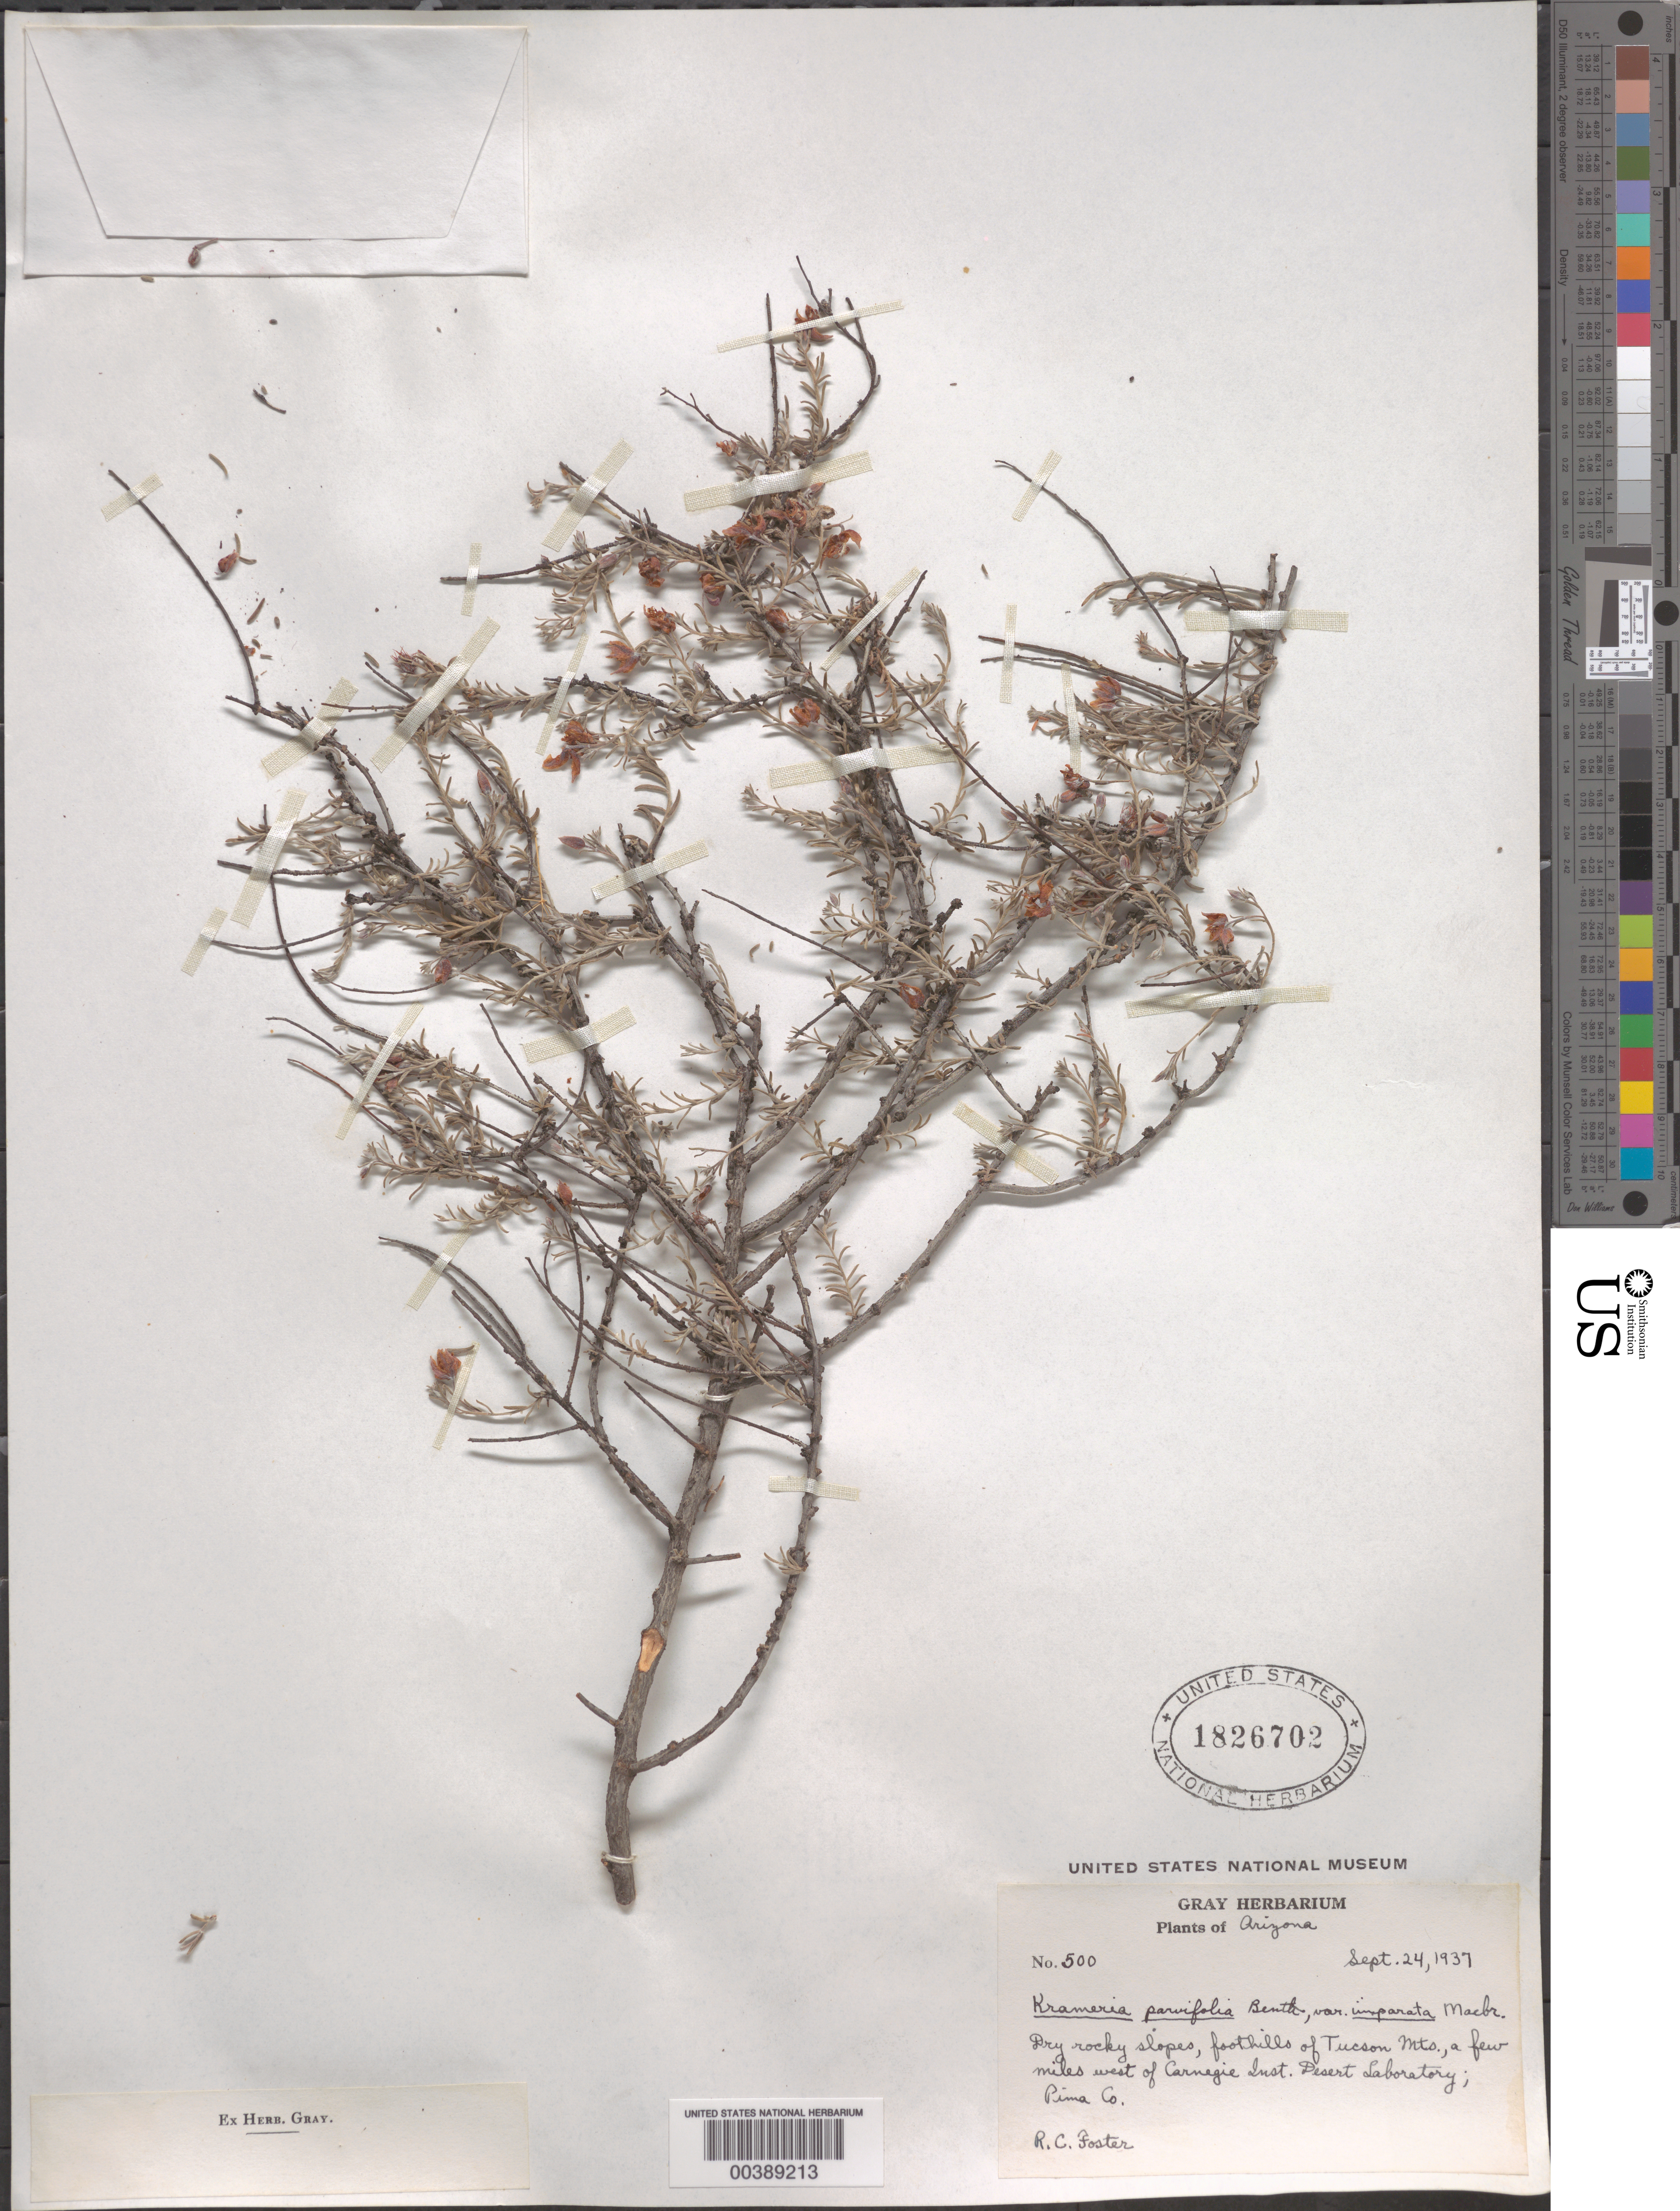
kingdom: Plantae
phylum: Tracheophyta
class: Magnoliopsida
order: Zygophyllales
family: Krameriaceae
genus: Krameria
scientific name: Krameria erecta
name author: Willd. ex Schult.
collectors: R. C. Foster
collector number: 500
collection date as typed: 24 Sep 1937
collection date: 1937-09-24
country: United States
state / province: Arizona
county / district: Pima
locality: Foothills of tucson mountains, a few miles w of carnegie ist. desert laboratory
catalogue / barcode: US 1826702